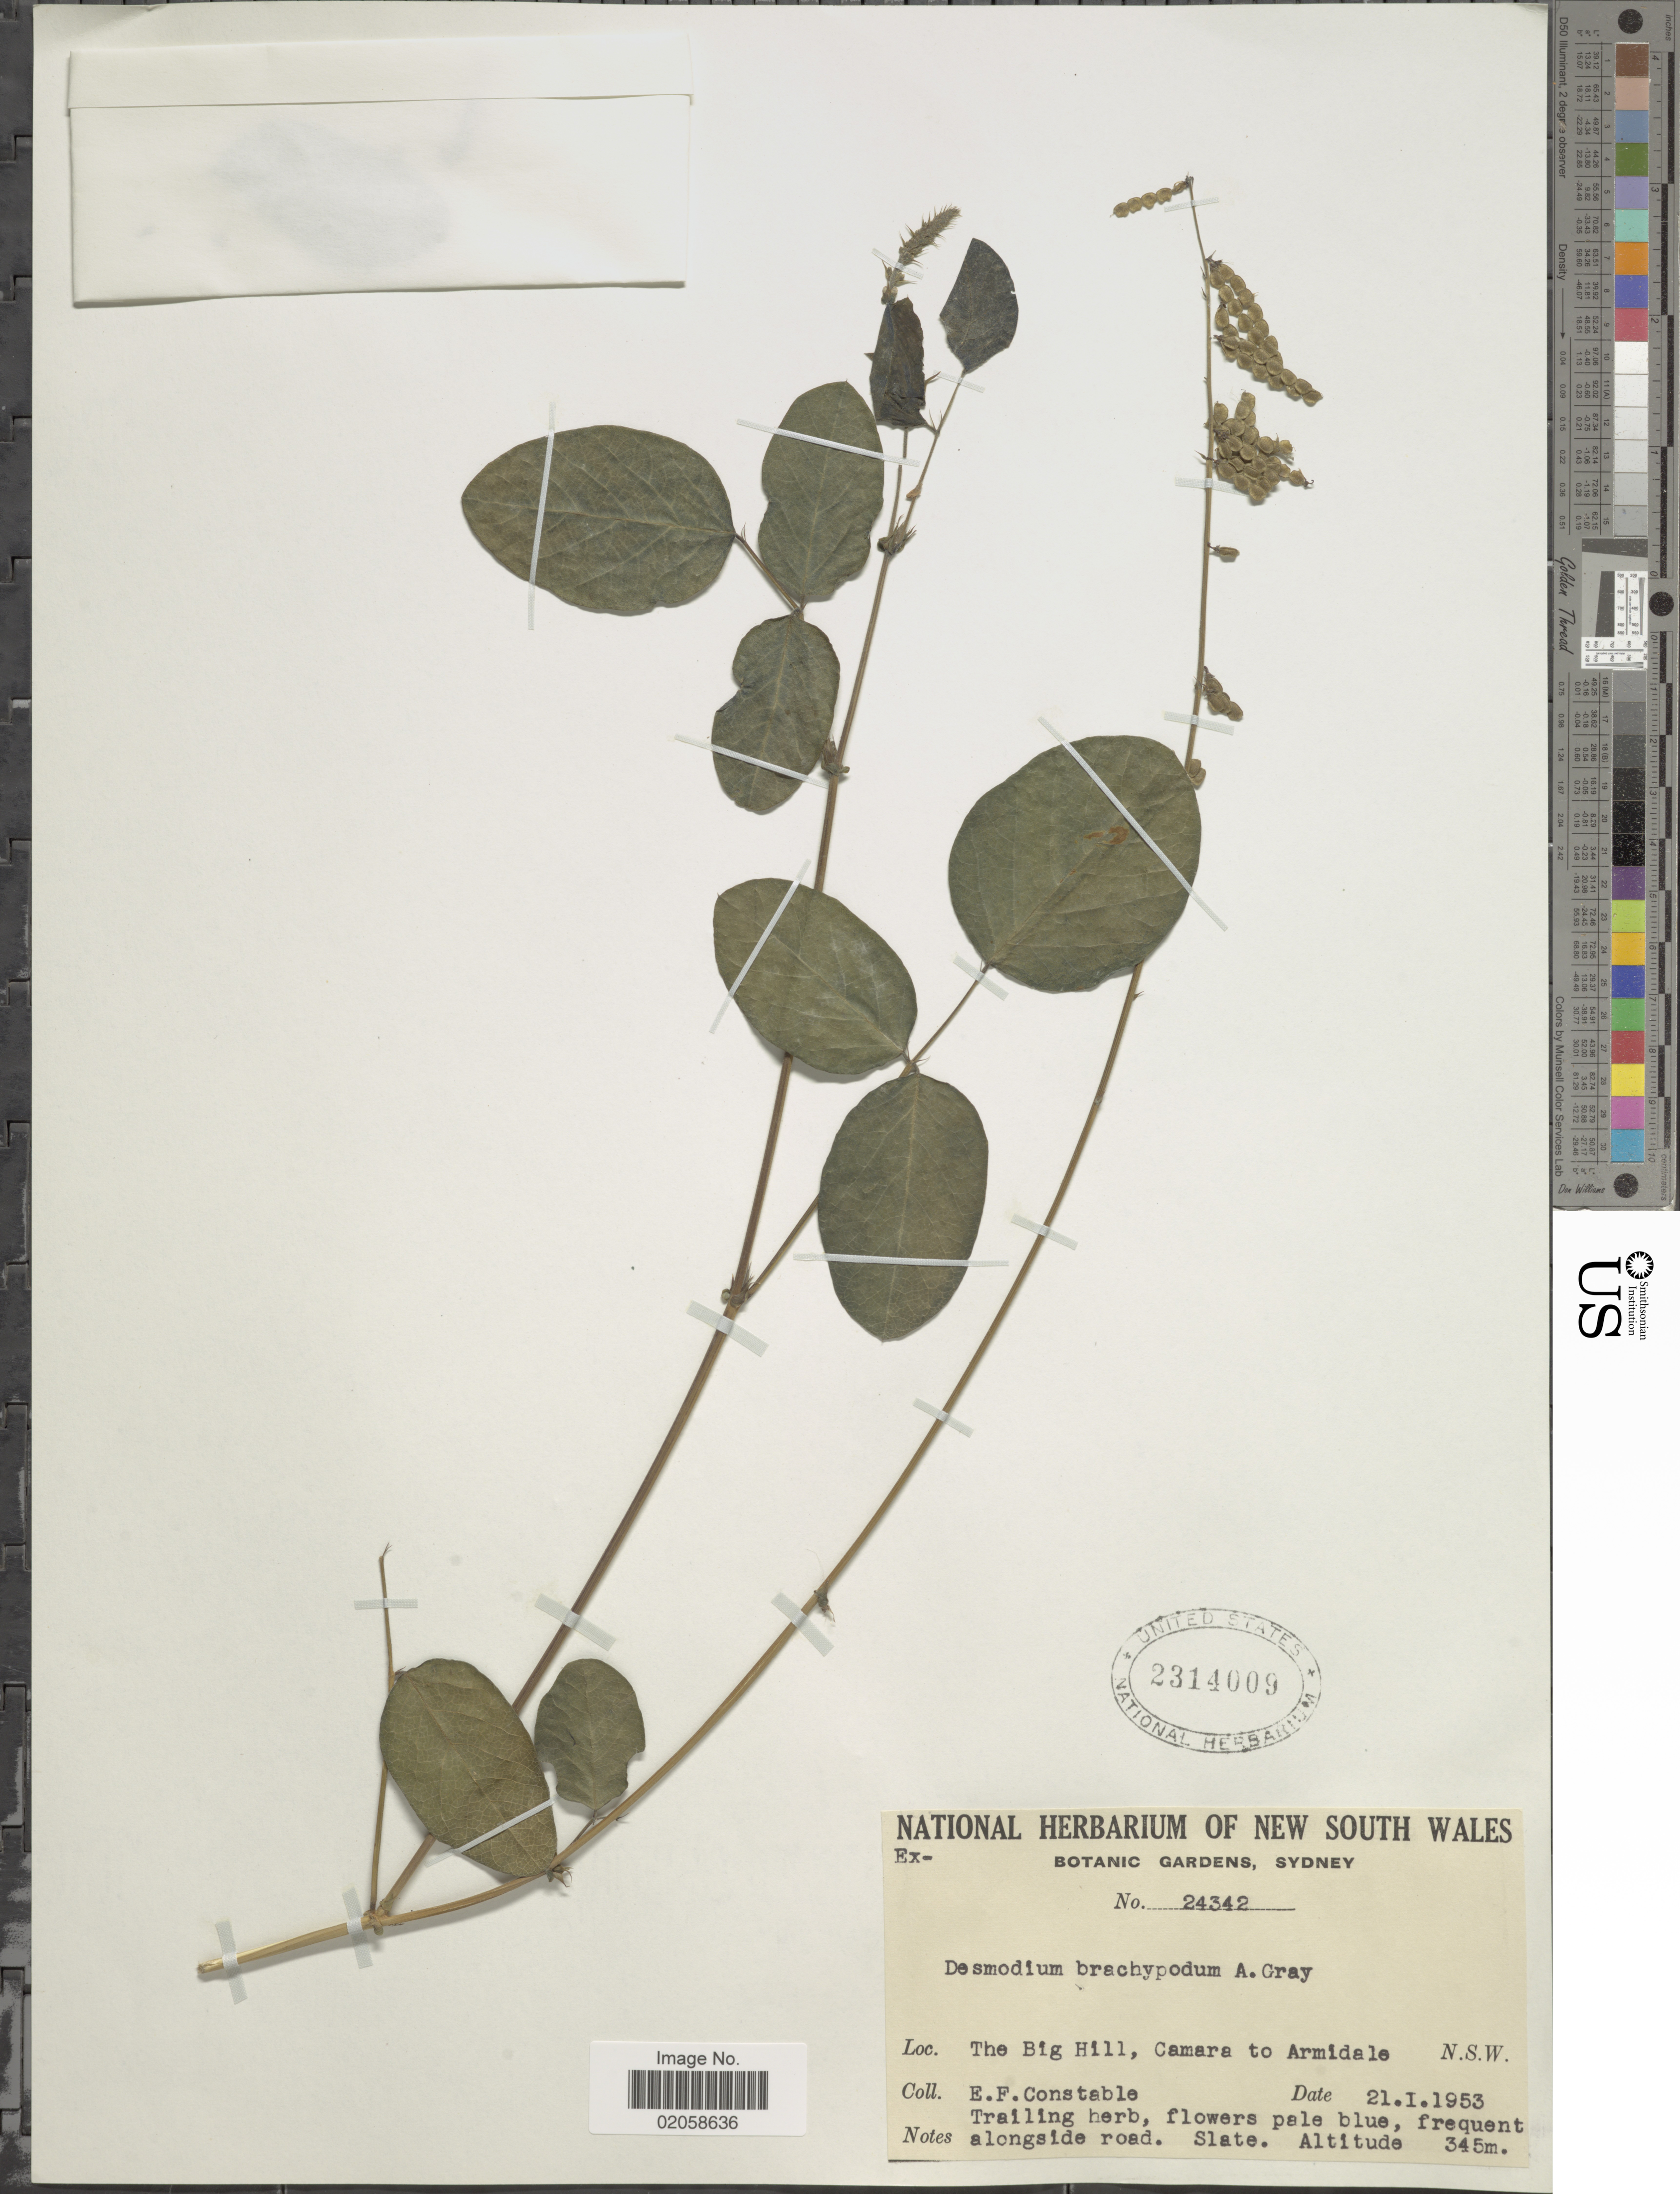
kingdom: Plantae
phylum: Tracheophyta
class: Magnoliopsida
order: Fabales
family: Fabaceae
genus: Oxytes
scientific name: Oxytes brachypoda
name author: (A. Gray) H. Ohashi & K. Ohashi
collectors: E. F. Constable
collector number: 24342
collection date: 1953-01-21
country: Australia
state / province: New South Wales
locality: The Big Hill, Camara to Armidale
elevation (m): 345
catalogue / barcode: US 2314009